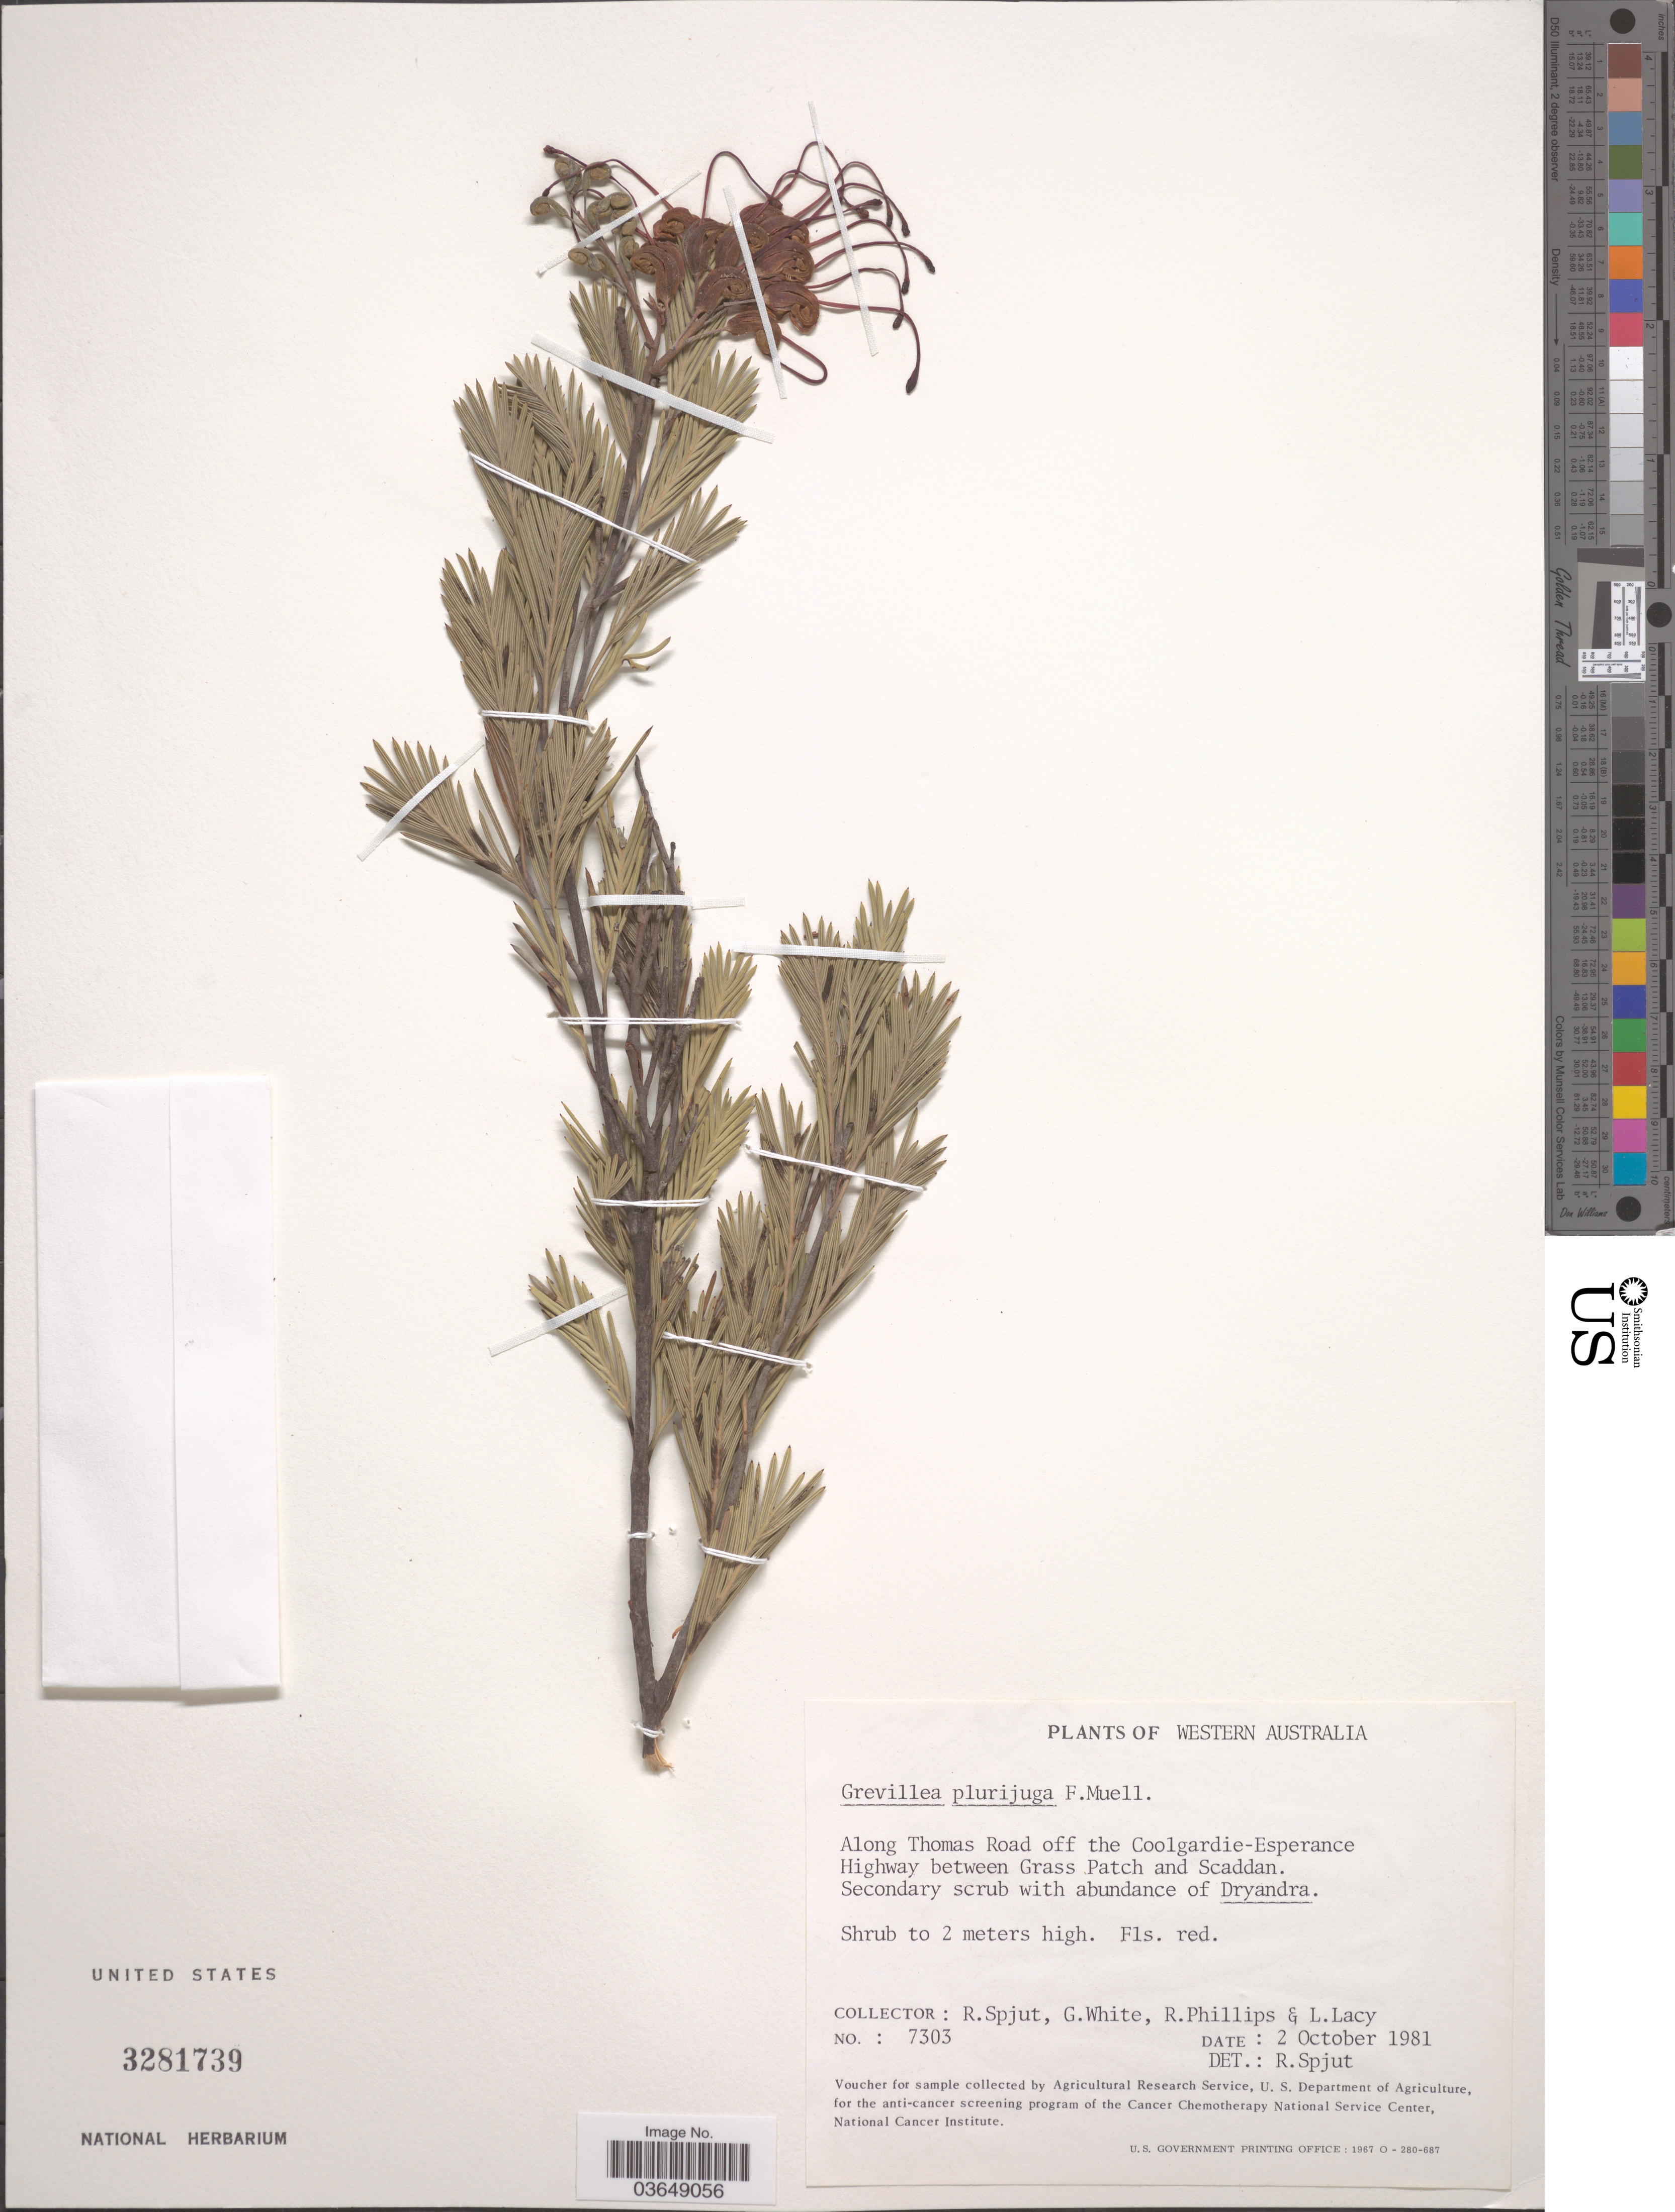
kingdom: Plantae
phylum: Tracheophyta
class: Magnoliopsida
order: Proteales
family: Proteaceae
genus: Grevillea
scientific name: Grevillea plurijuga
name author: F. Muell.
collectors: R. Spjut, G. White, R. Phillips & L. Lacy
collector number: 7303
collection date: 1981-10-02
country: Australia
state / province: Western Australia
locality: Along Thomas Road off the Coolgardie-Esperance Highway between Grass Patch and Scaddan.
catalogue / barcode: US 3281739